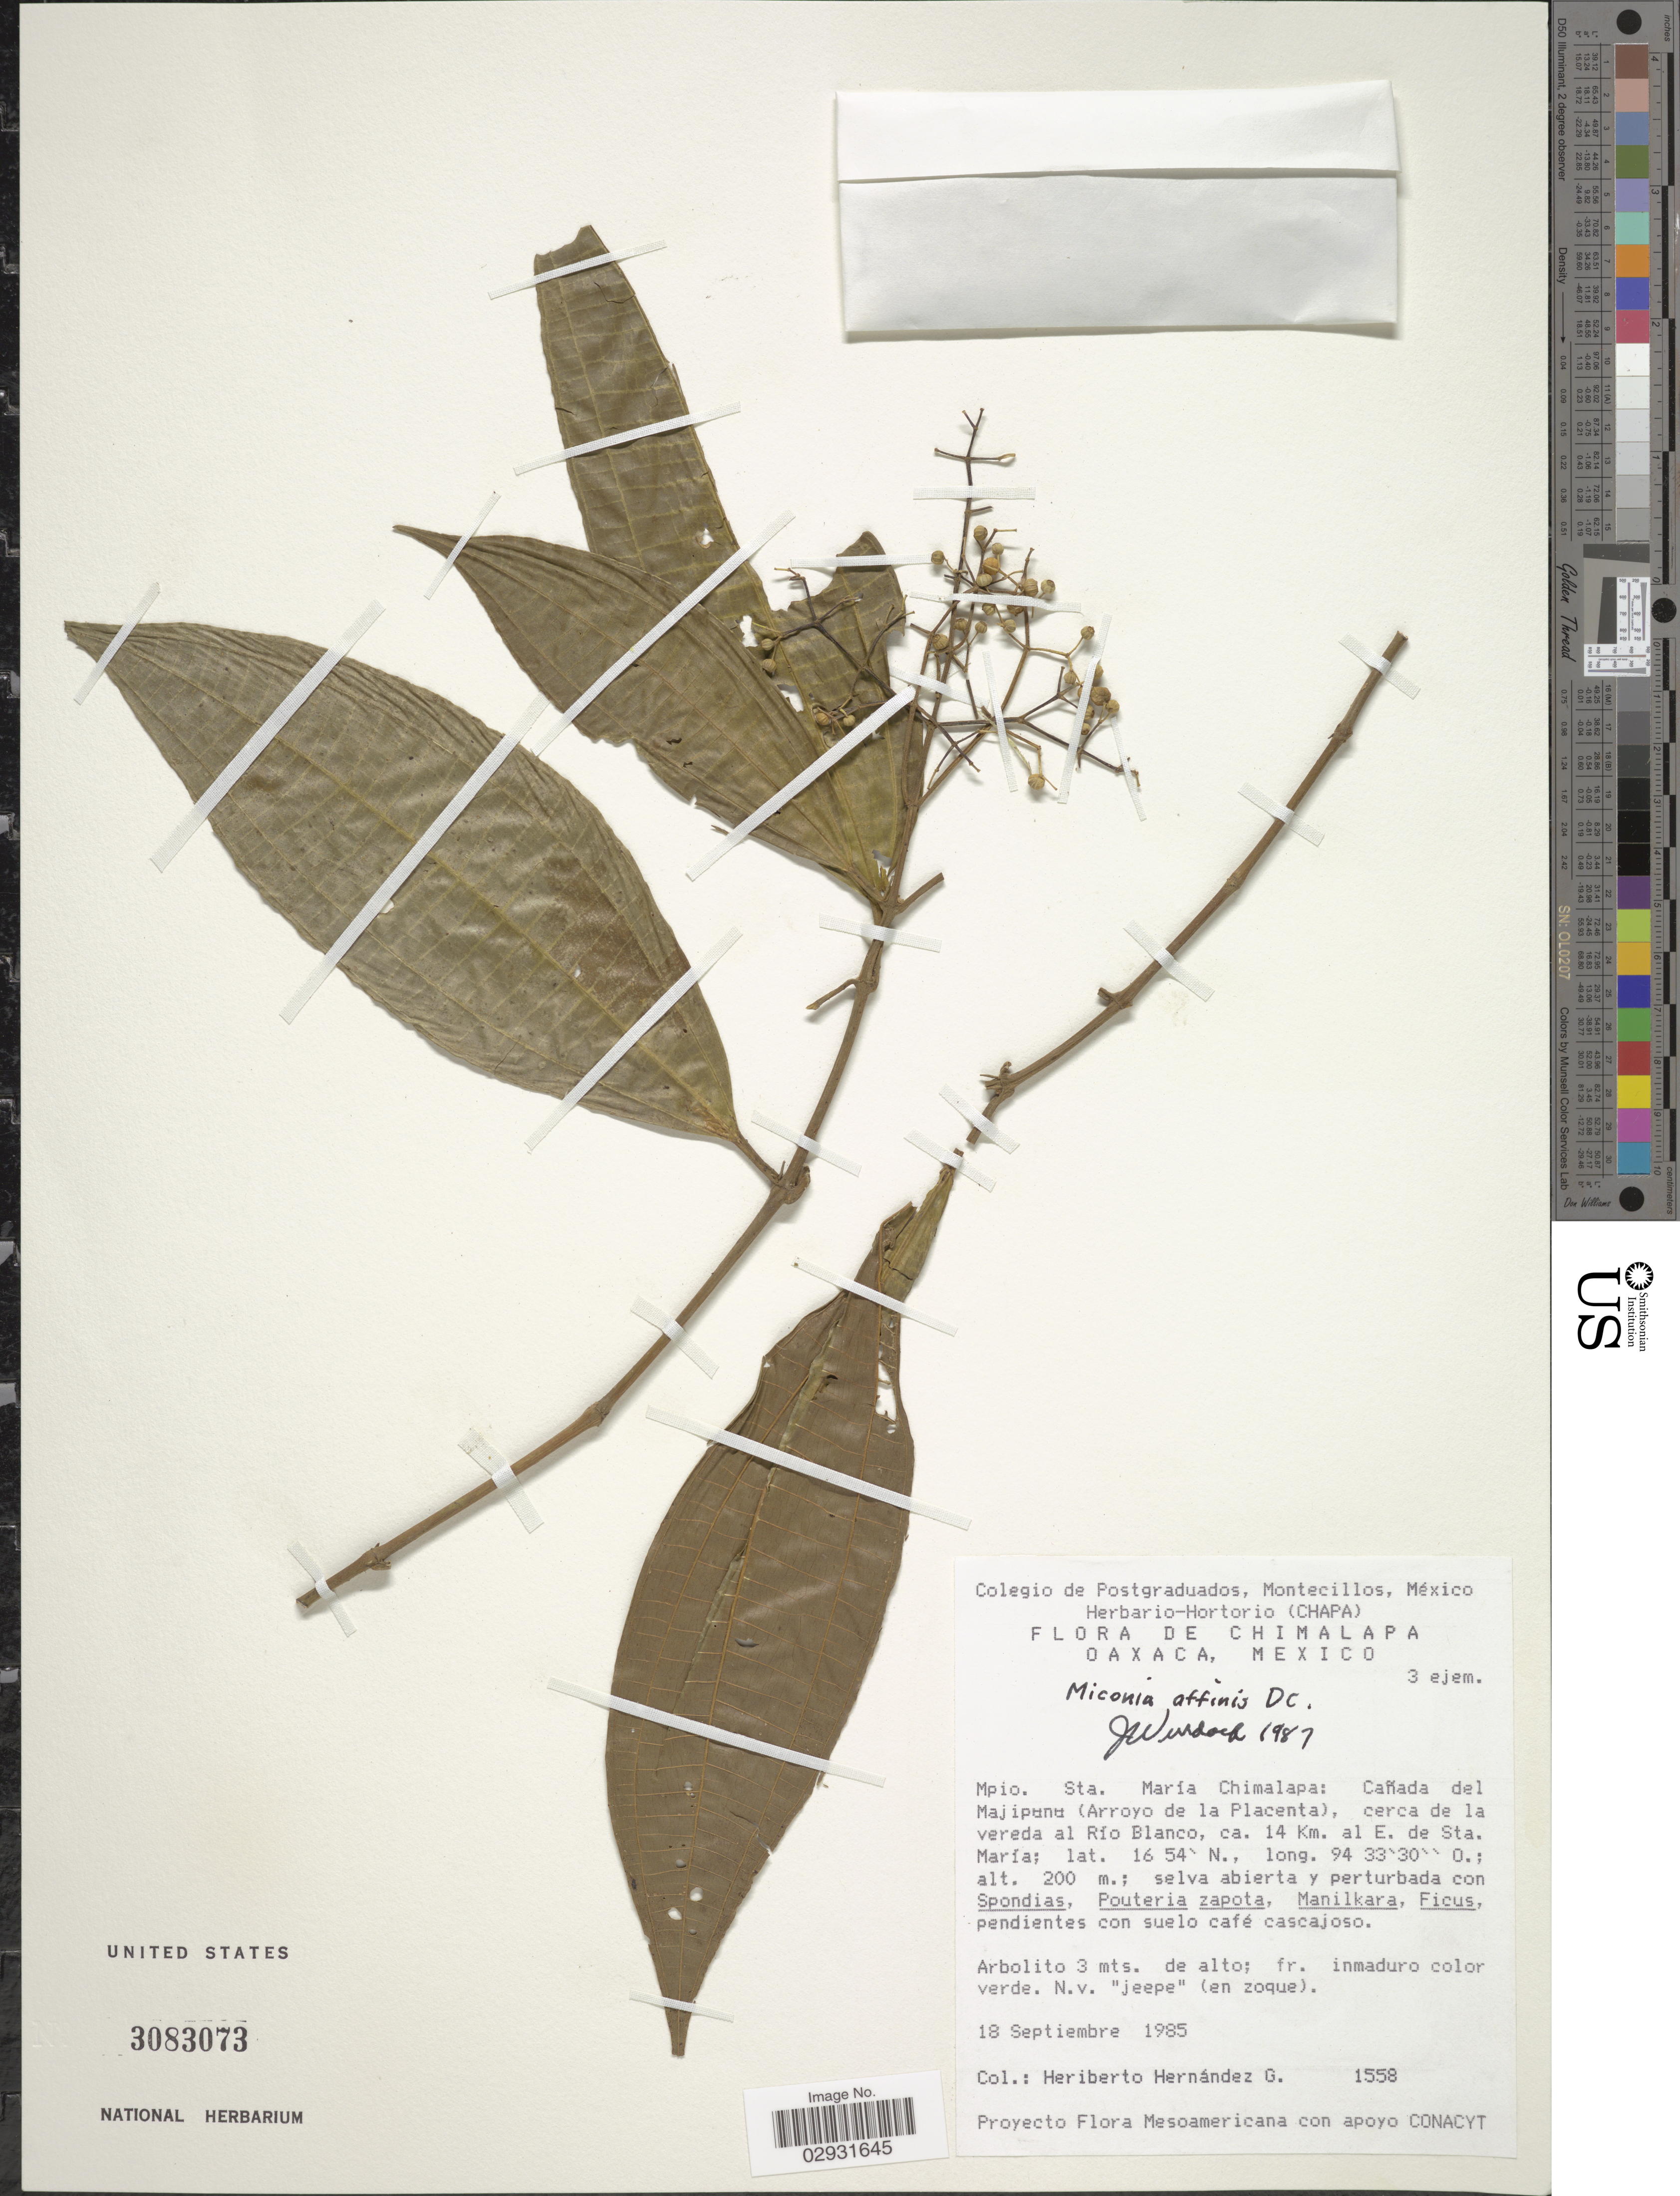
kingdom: Plantae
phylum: Tracheophyta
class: Magnoliopsida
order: Myrtales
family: Melastomataceae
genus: Miconia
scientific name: Miconia affinis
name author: DC.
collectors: H. Hernandez G.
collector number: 1558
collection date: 1985-09-18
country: Mexico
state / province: Oaxaca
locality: Chimalpa. Mpio. Sta. María Chimalapa: Cañada del Majipunu [interpreted] (Arroyo del la Placenta), cerca de la vereda al Río Blanco, ca. 14 Km. al E. de Sta. María.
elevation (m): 200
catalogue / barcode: US 3083073